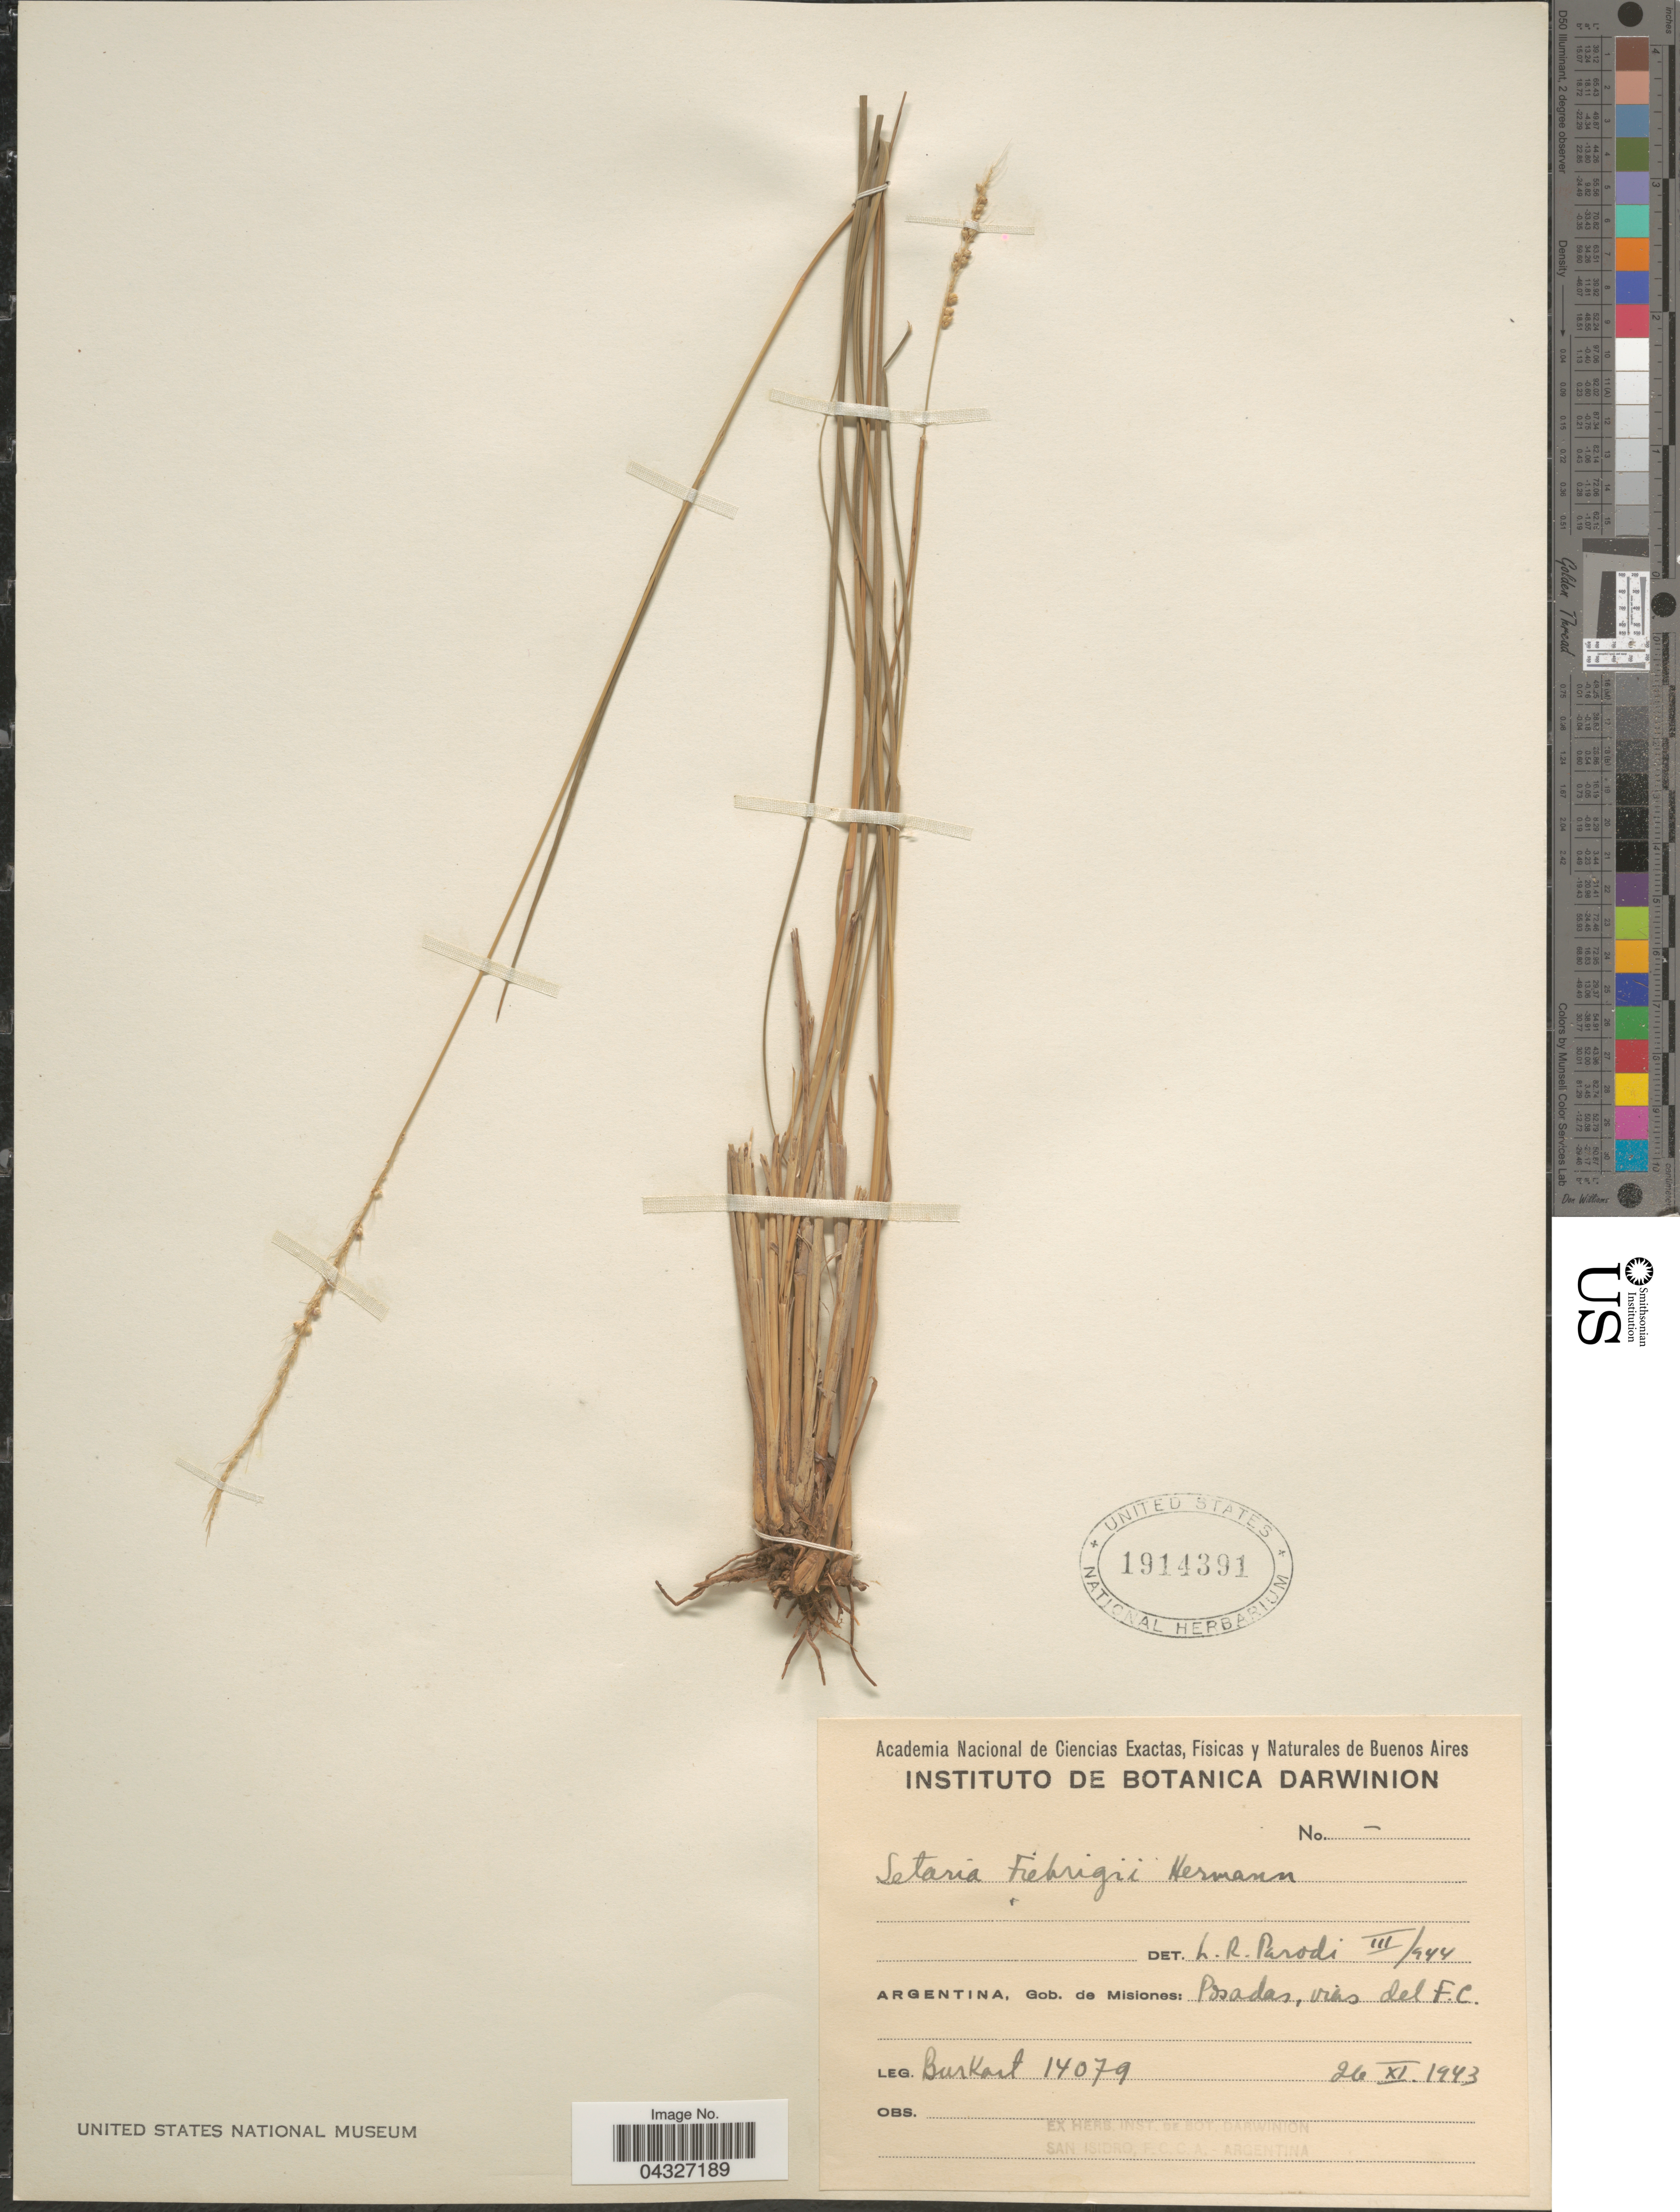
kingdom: Plantae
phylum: Tracheophyta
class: Liliopsida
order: Poales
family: Poaceae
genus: Setaria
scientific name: Setaria fiebrigii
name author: R.A.W. Herrm.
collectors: -- Burkart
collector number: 14079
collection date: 1943-11-26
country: Argentina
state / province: Misiones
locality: Gob. de Misiones. Posadas, vias del F.C.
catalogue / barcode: US 1914391